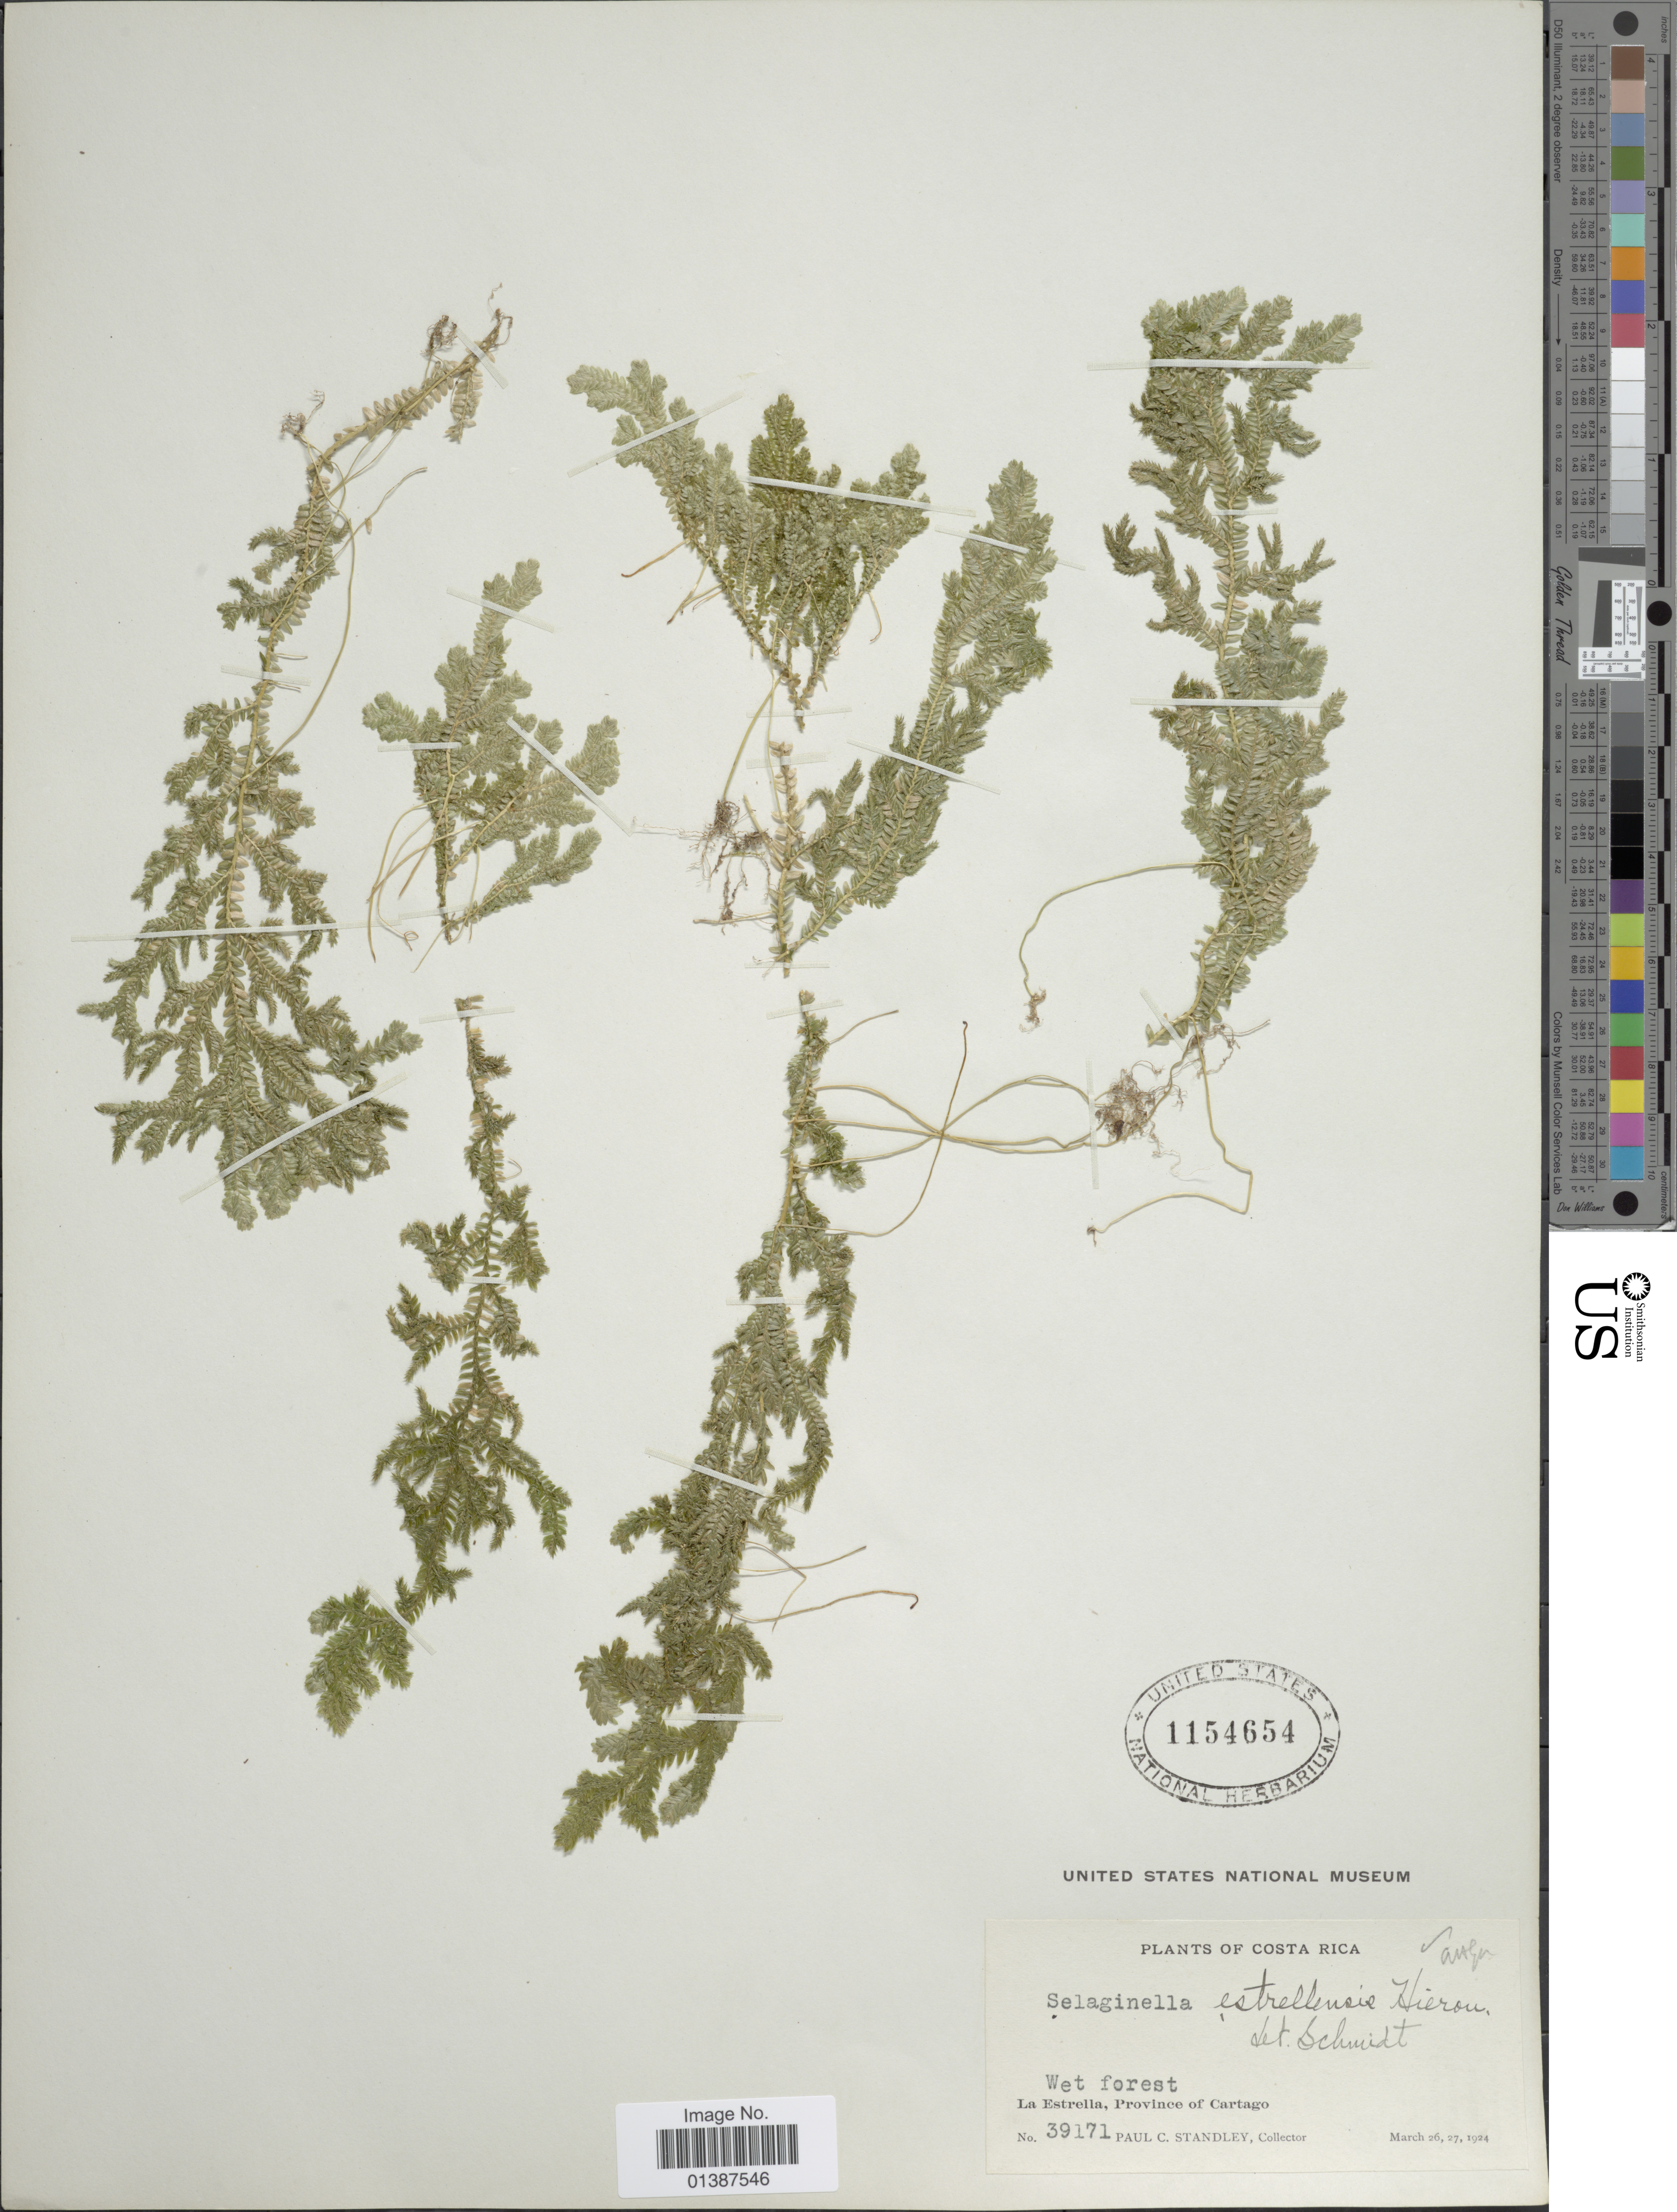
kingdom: Plantae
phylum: Tracheophyta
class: Lycopodiopsida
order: Selaginellales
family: Selaginellaceae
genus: Selaginella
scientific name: Selaginella estrellensis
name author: Hieron.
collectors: P. C. Standley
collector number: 39171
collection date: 1924-03-26/1924-03-27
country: Costa Rica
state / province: Cartago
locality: La Estrella, Province of Cartago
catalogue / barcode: US 1154654